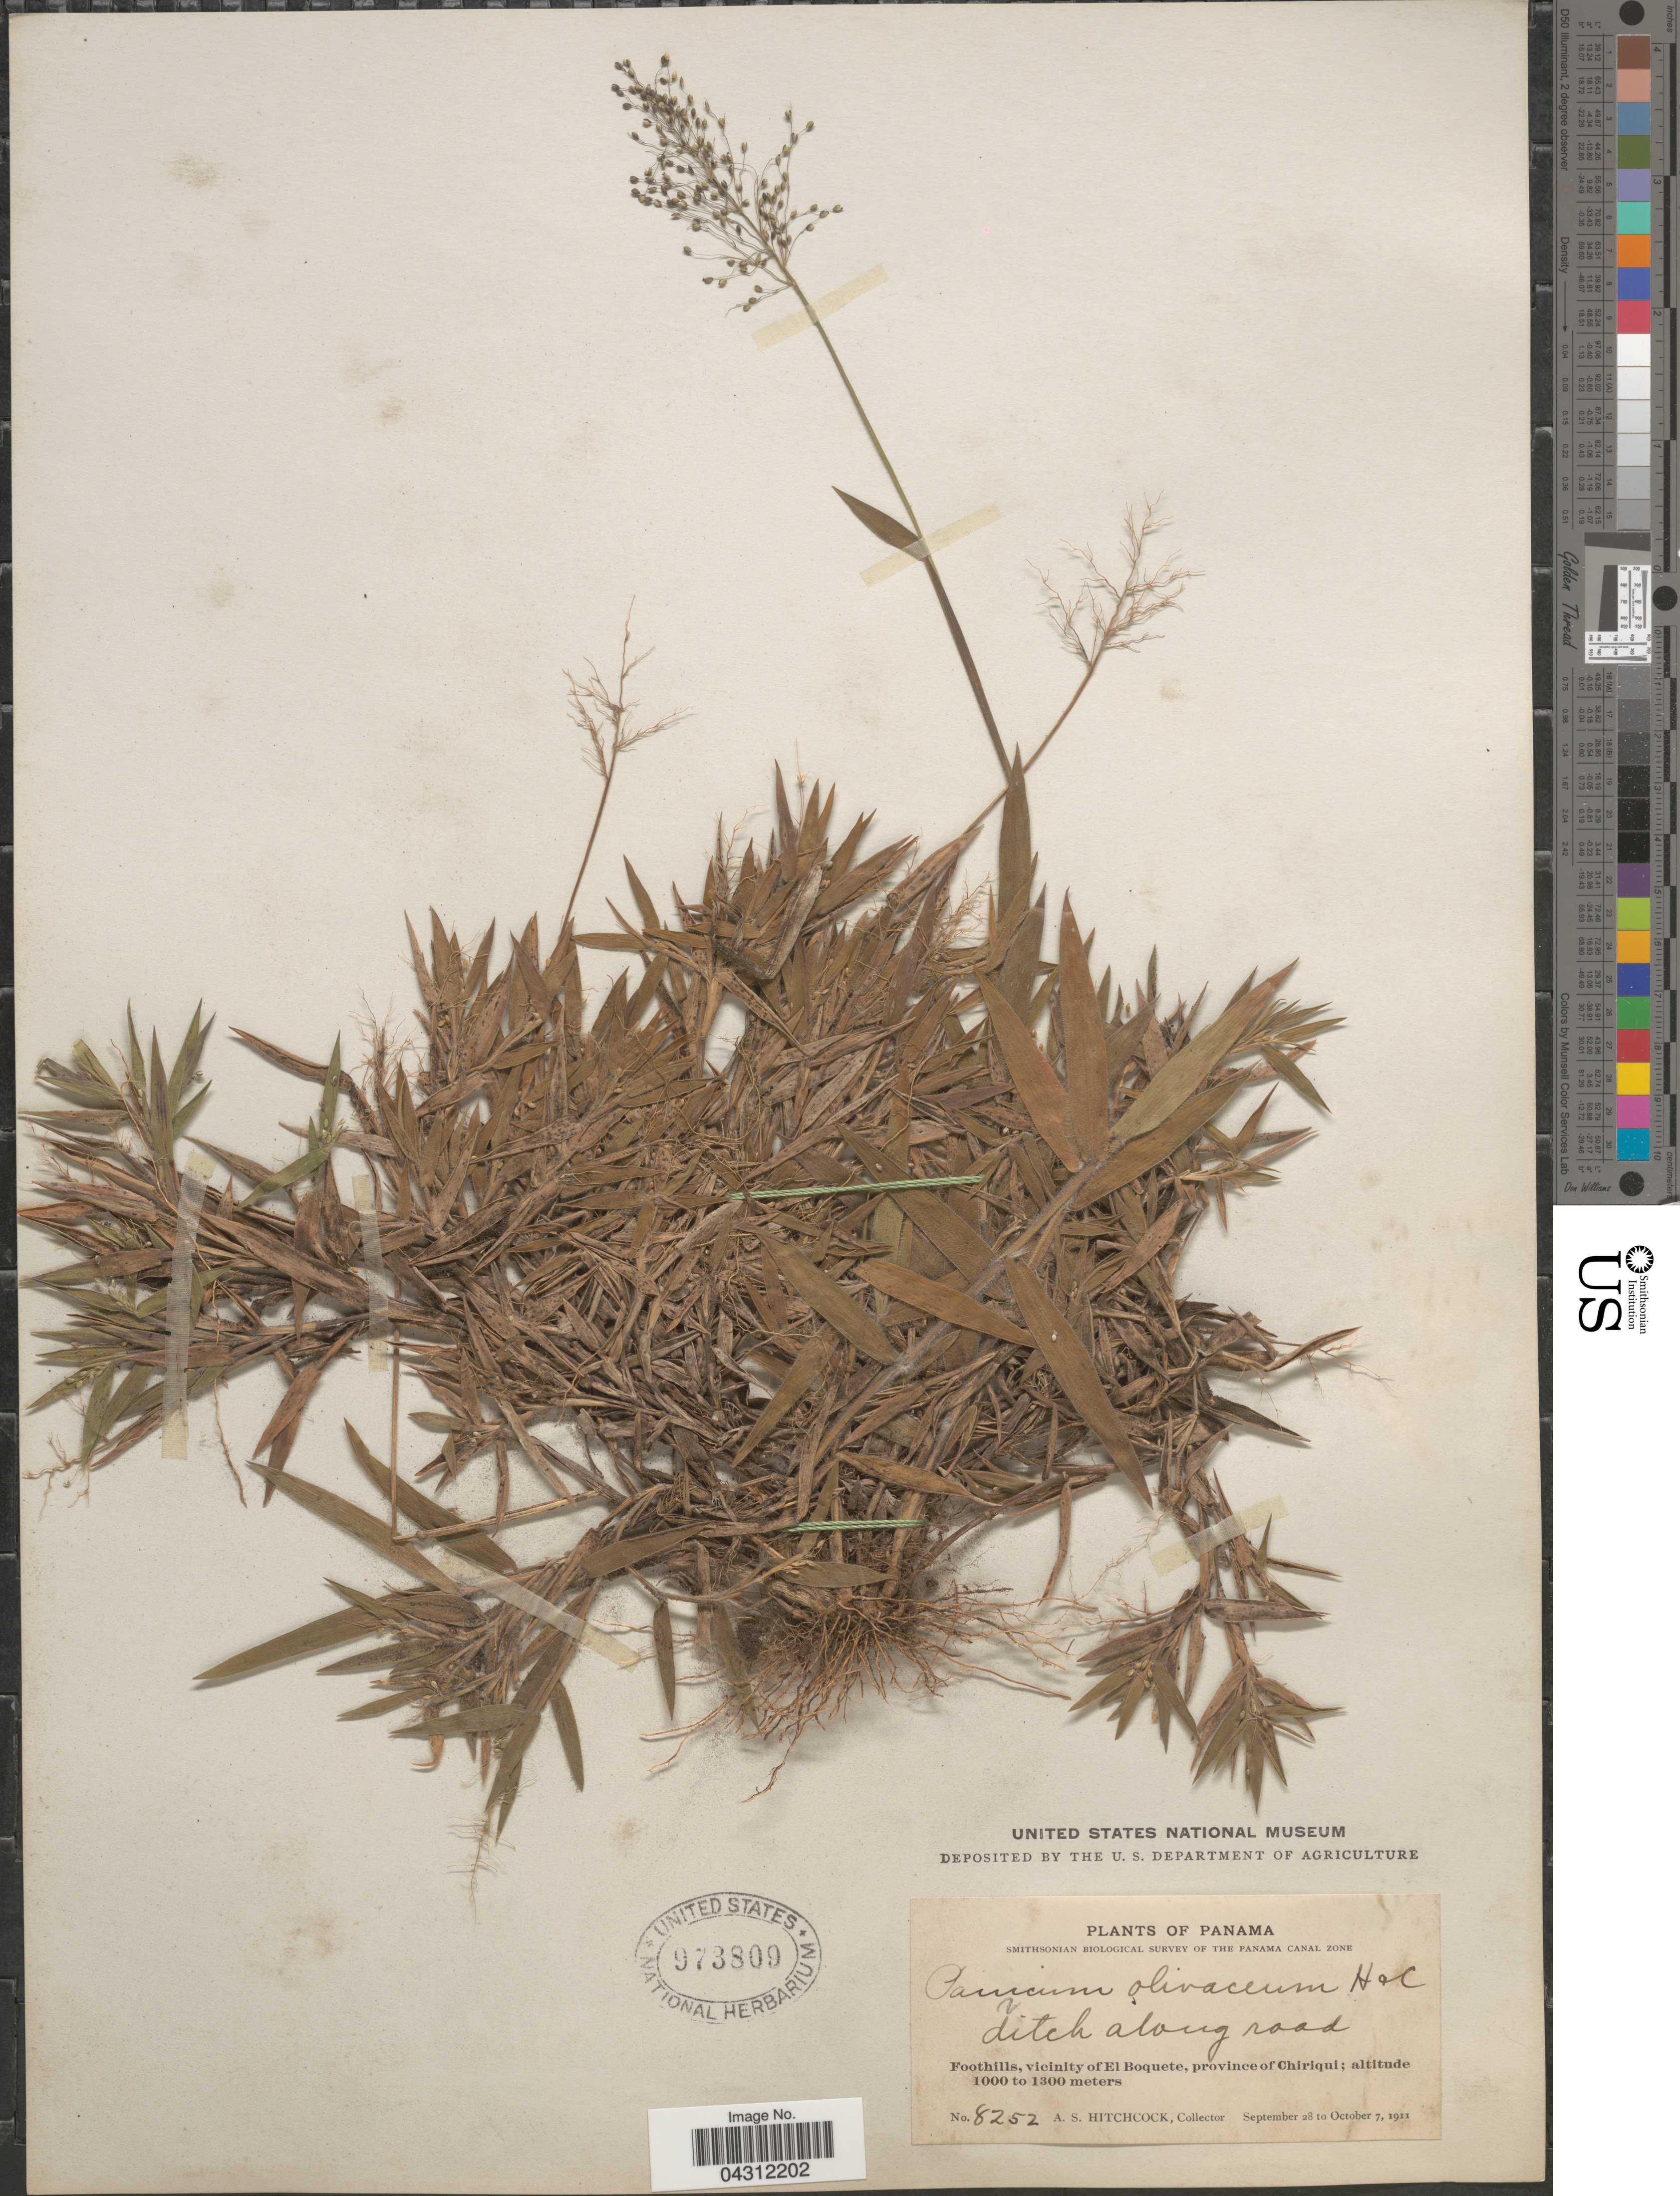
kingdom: Plantae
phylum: Tracheophyta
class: Liliopsida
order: Poales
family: Poaceae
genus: Dichanthelium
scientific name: Dichanthelium acuminatum var. acuminatum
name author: (Sw.) Gould & C.A. Clark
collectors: A. S. Hitchcock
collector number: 8252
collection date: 1911-09-28/1911-10-07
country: Panama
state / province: Chiriqui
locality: Smithsonian Biological Survey of the Panama Canal Zone. Foothills, vicinity of El Boquete.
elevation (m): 1000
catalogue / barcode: US 973809